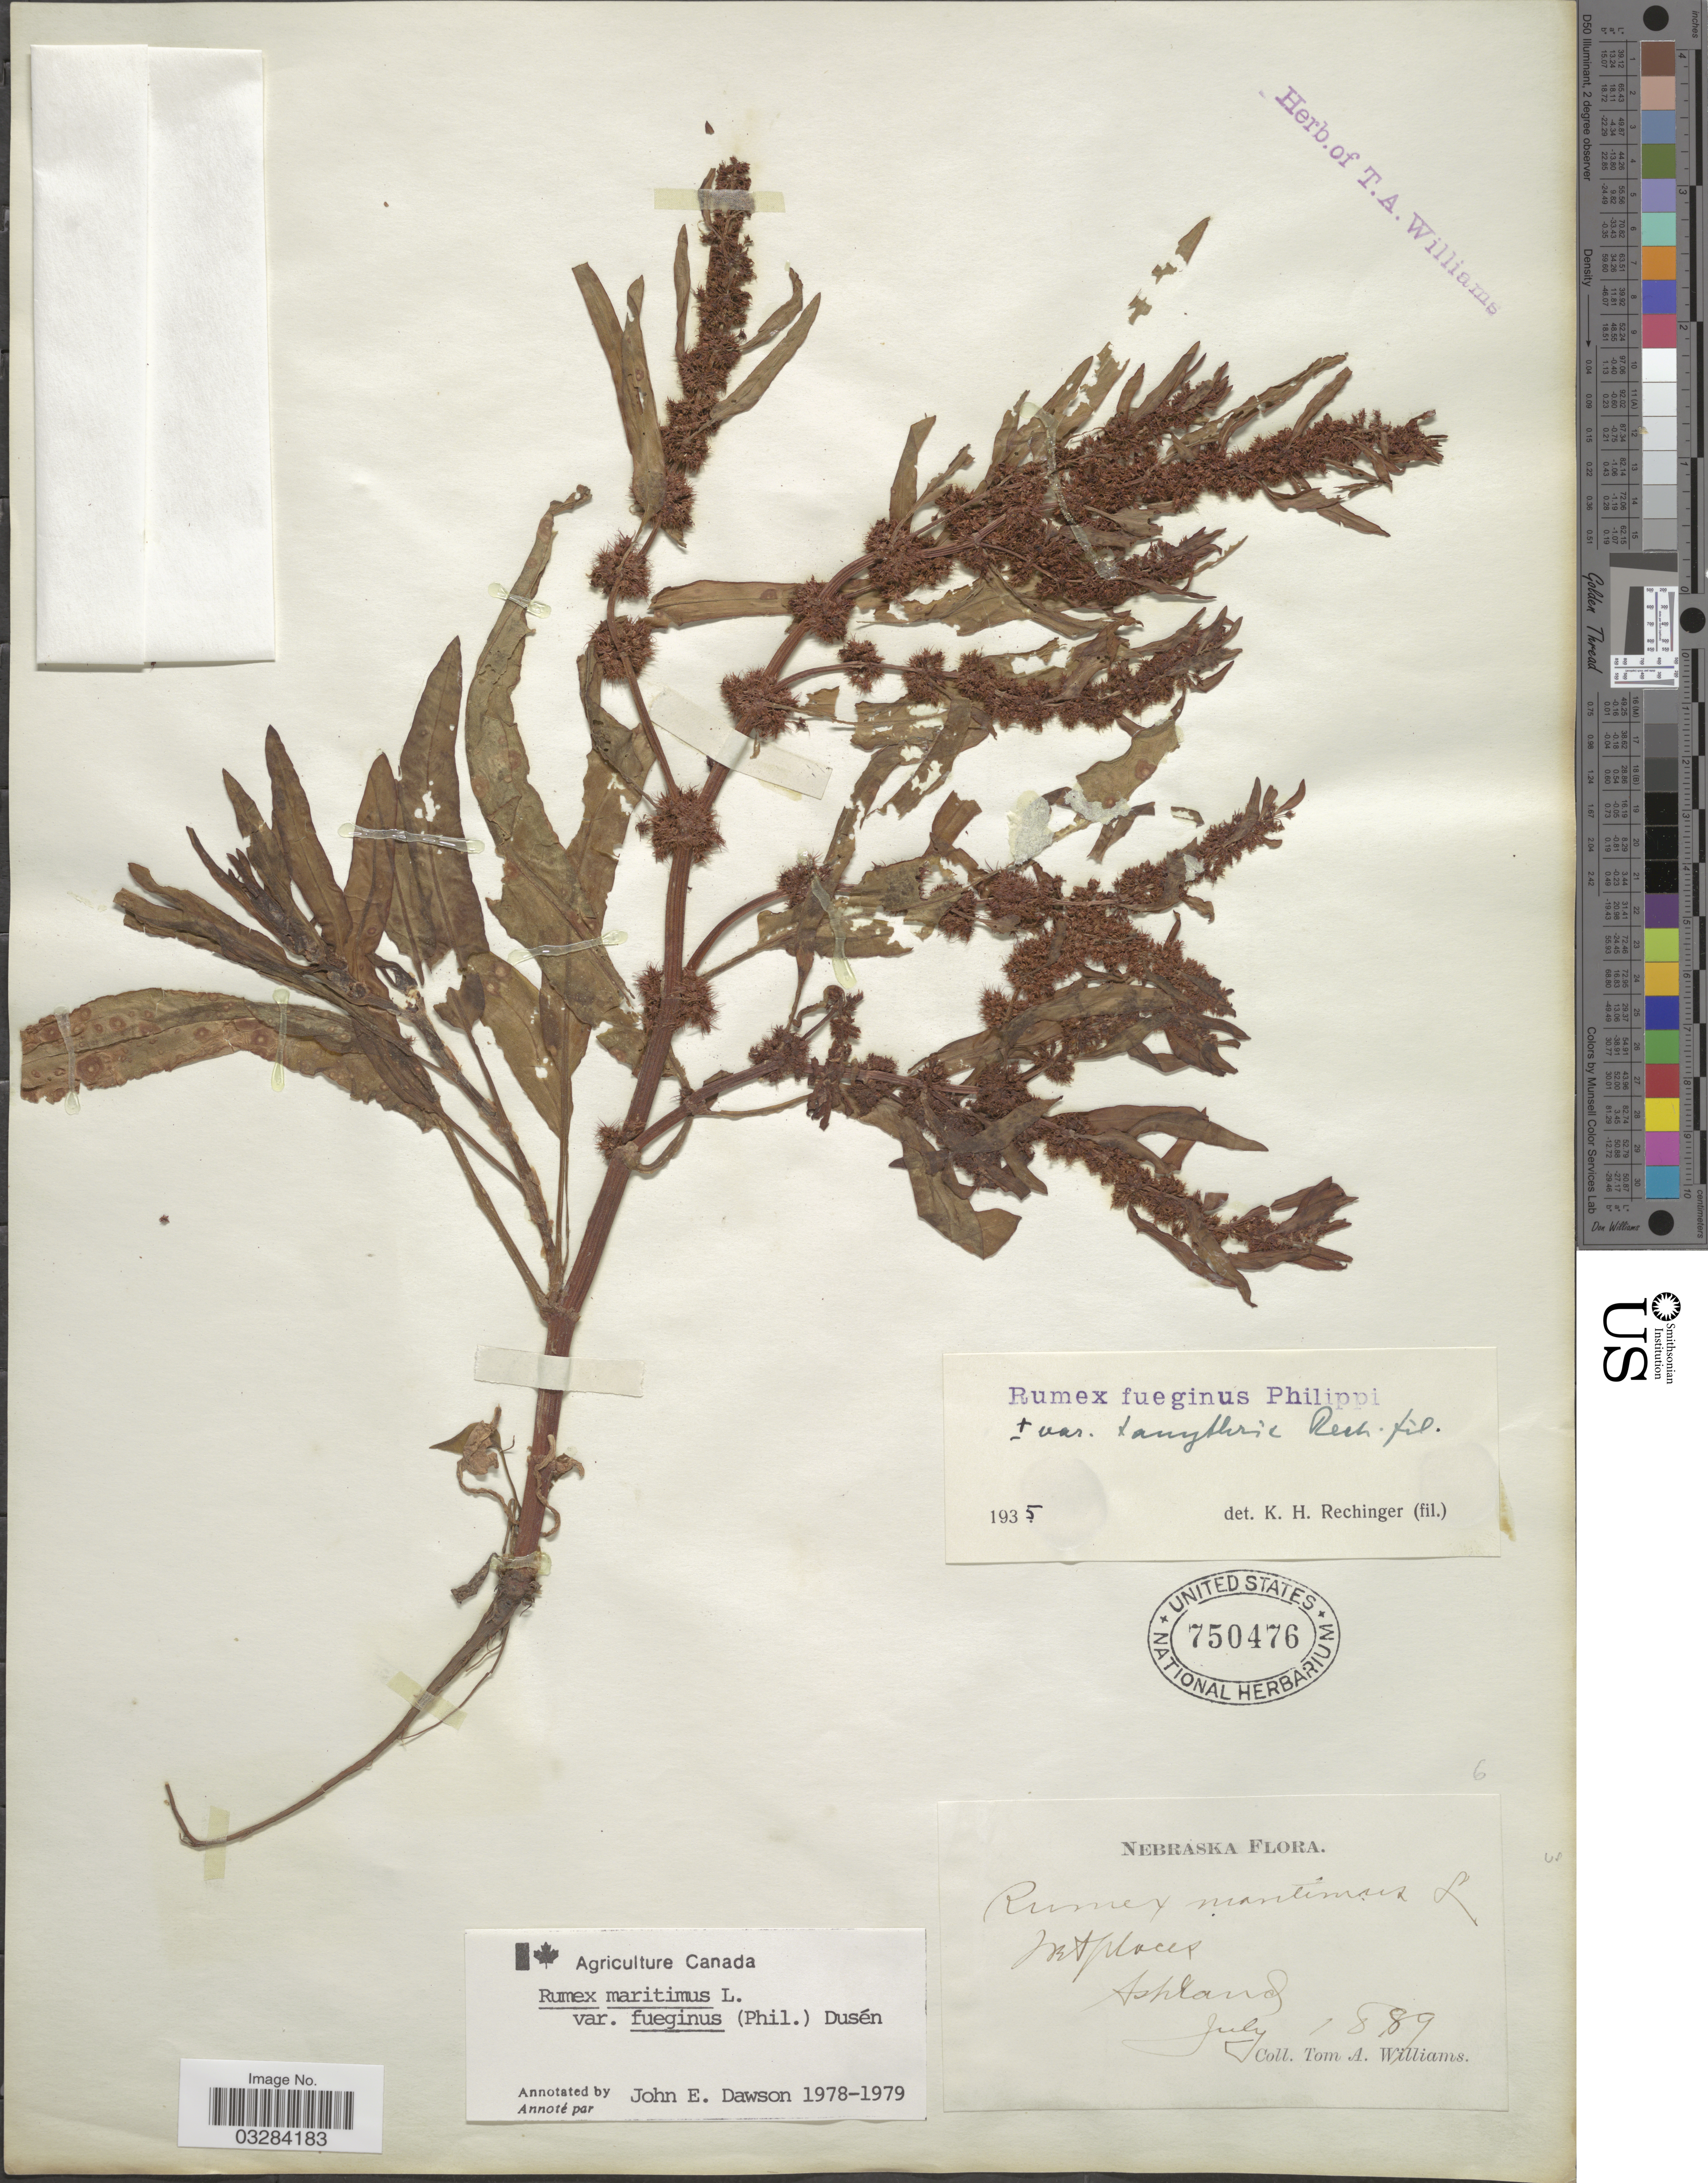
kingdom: Plantae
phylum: Tracheophyta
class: Magnoliopsida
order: Caryophyllales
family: Polygonaceae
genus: Rumex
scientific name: Rumex maritimus var. fueginus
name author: (Phil.) Dusén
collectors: T. Williams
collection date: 1889-07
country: United States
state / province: Nebraska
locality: Ashland.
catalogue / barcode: US 750476